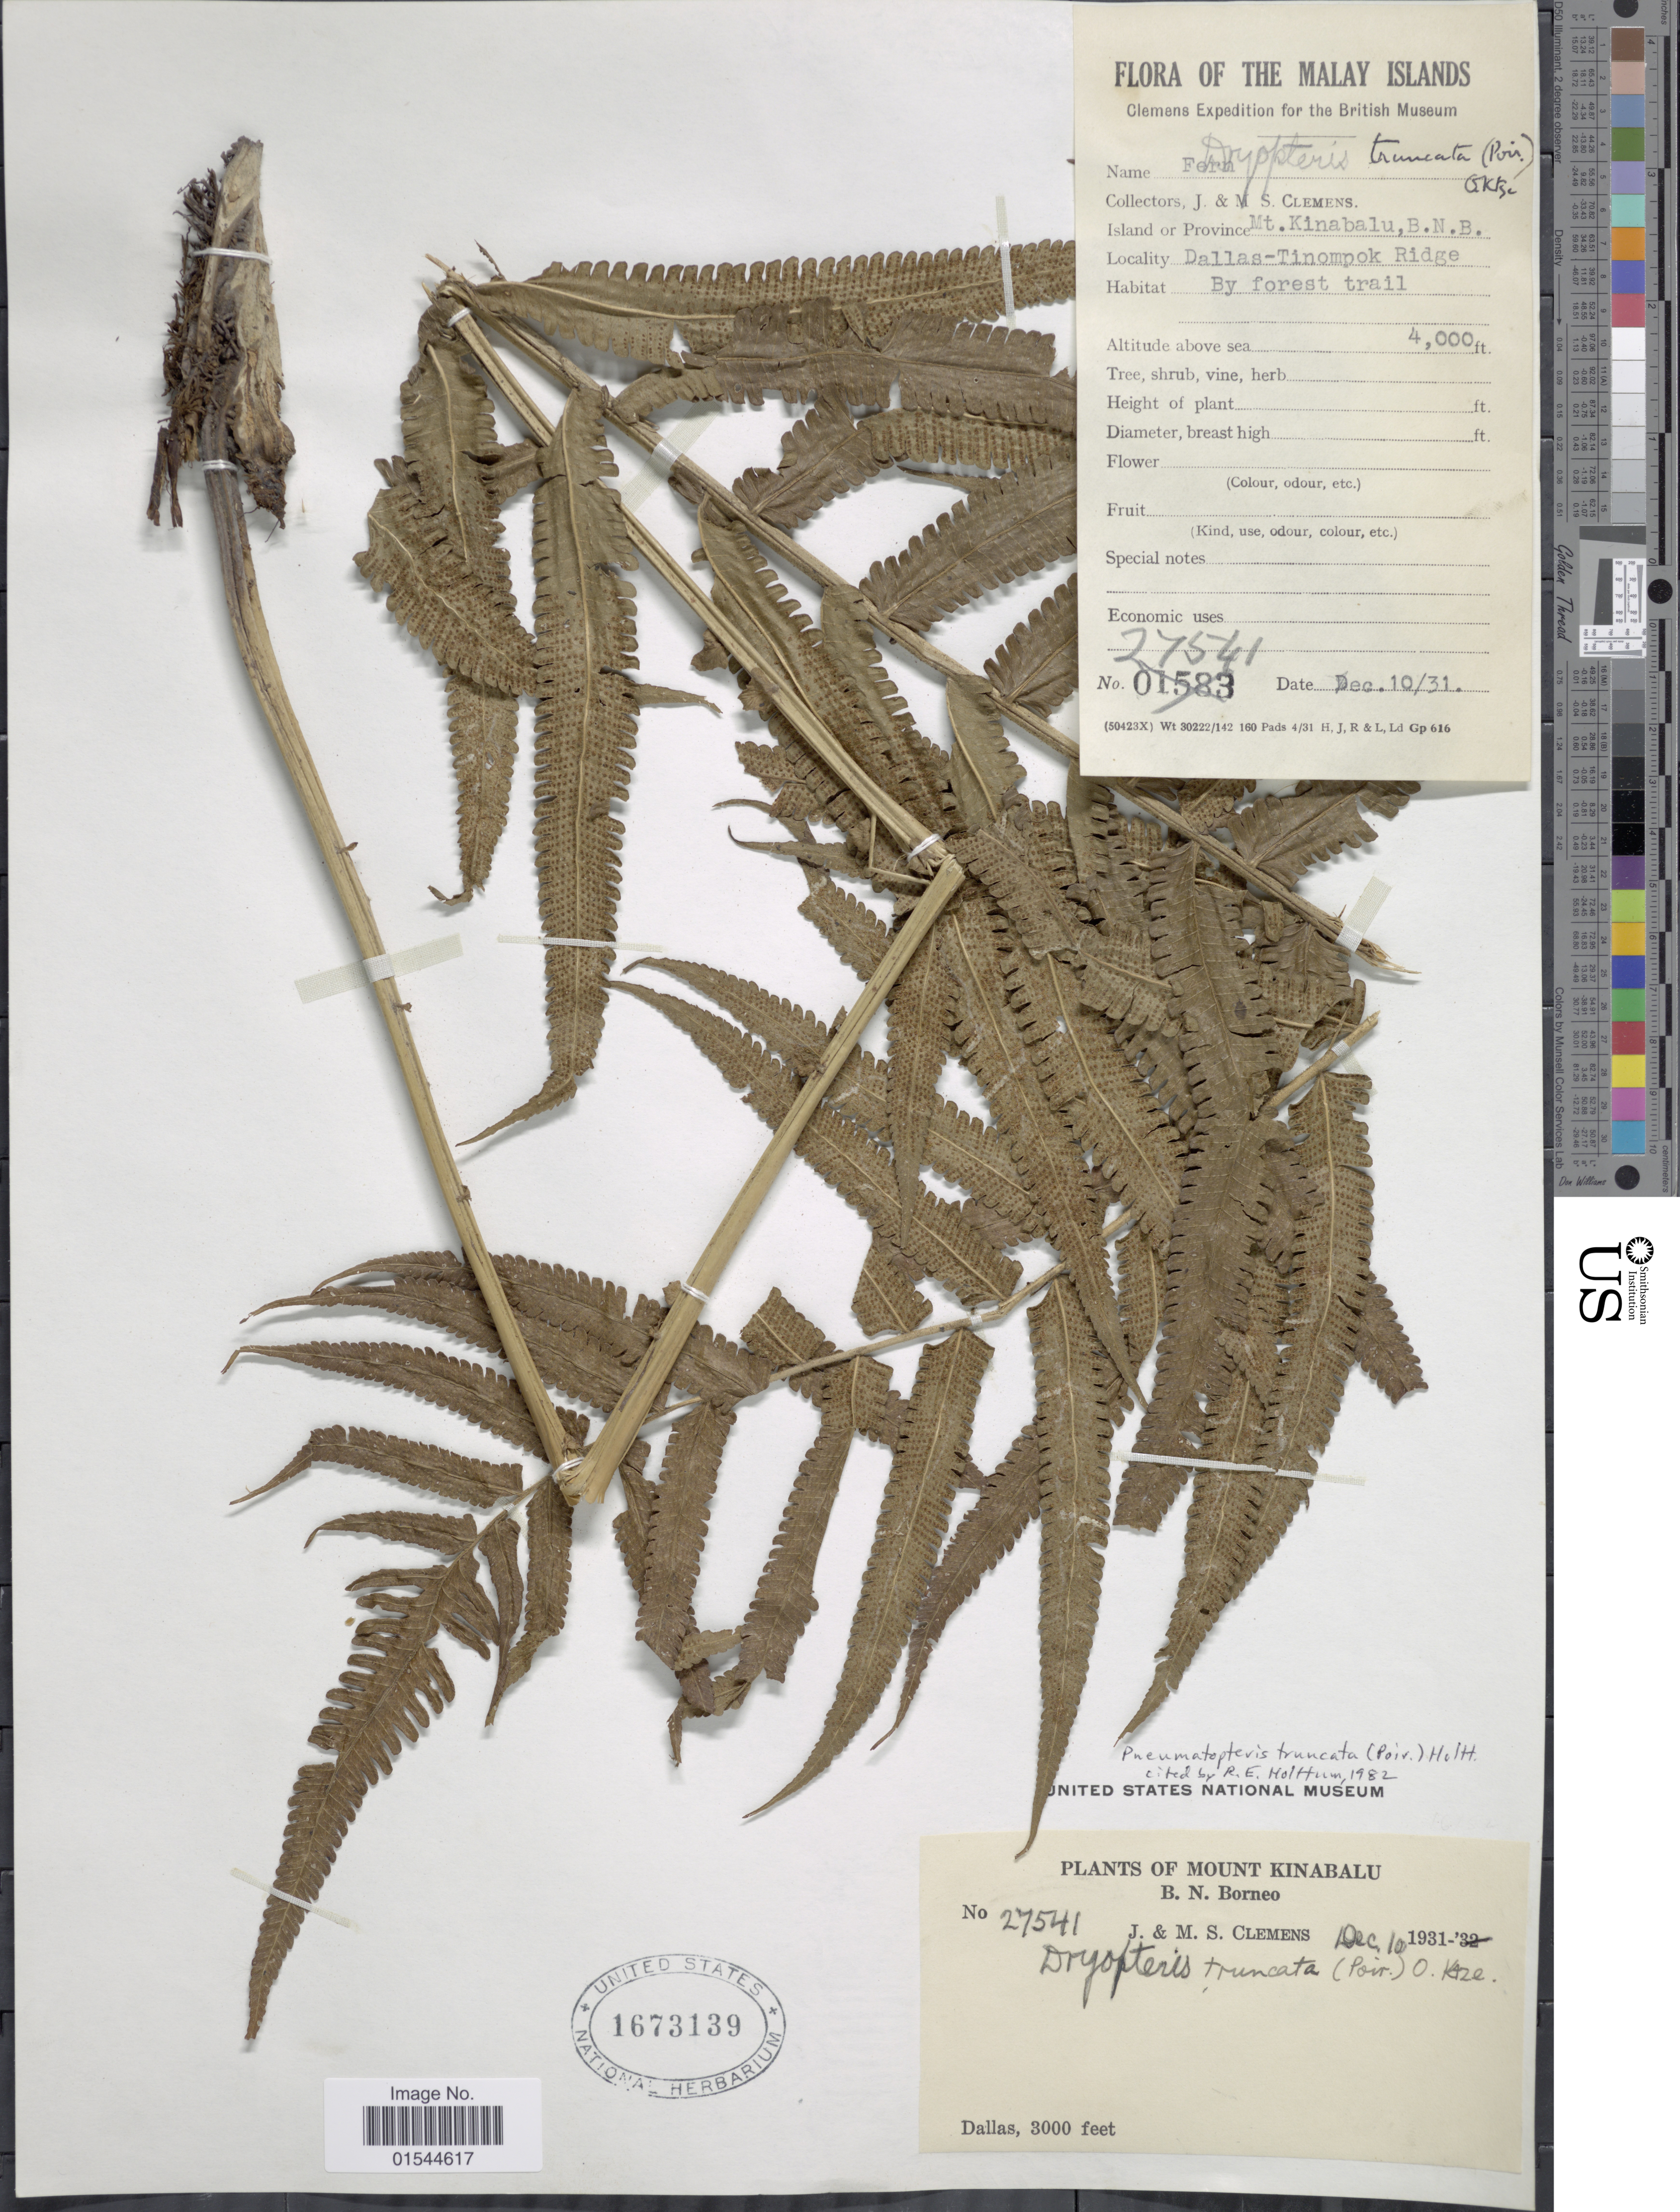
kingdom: Plantae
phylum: Tracheophyta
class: Polypodiopsida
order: Polypodiales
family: Thelypteridaceae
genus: Pneumatopteris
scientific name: Pneumatopteris truncata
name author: (Poir.) Holttum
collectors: J. Clemens & M. S. Clemens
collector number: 27541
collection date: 1931-12-10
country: Malaysia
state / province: Sabah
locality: Malay Islands, Mt. Kinabalu, B.N.B., Dallas-Tinompok Ridge, Mount Kinabalu, B. N. Borneo, Dallas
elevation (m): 914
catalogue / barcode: US 1673139